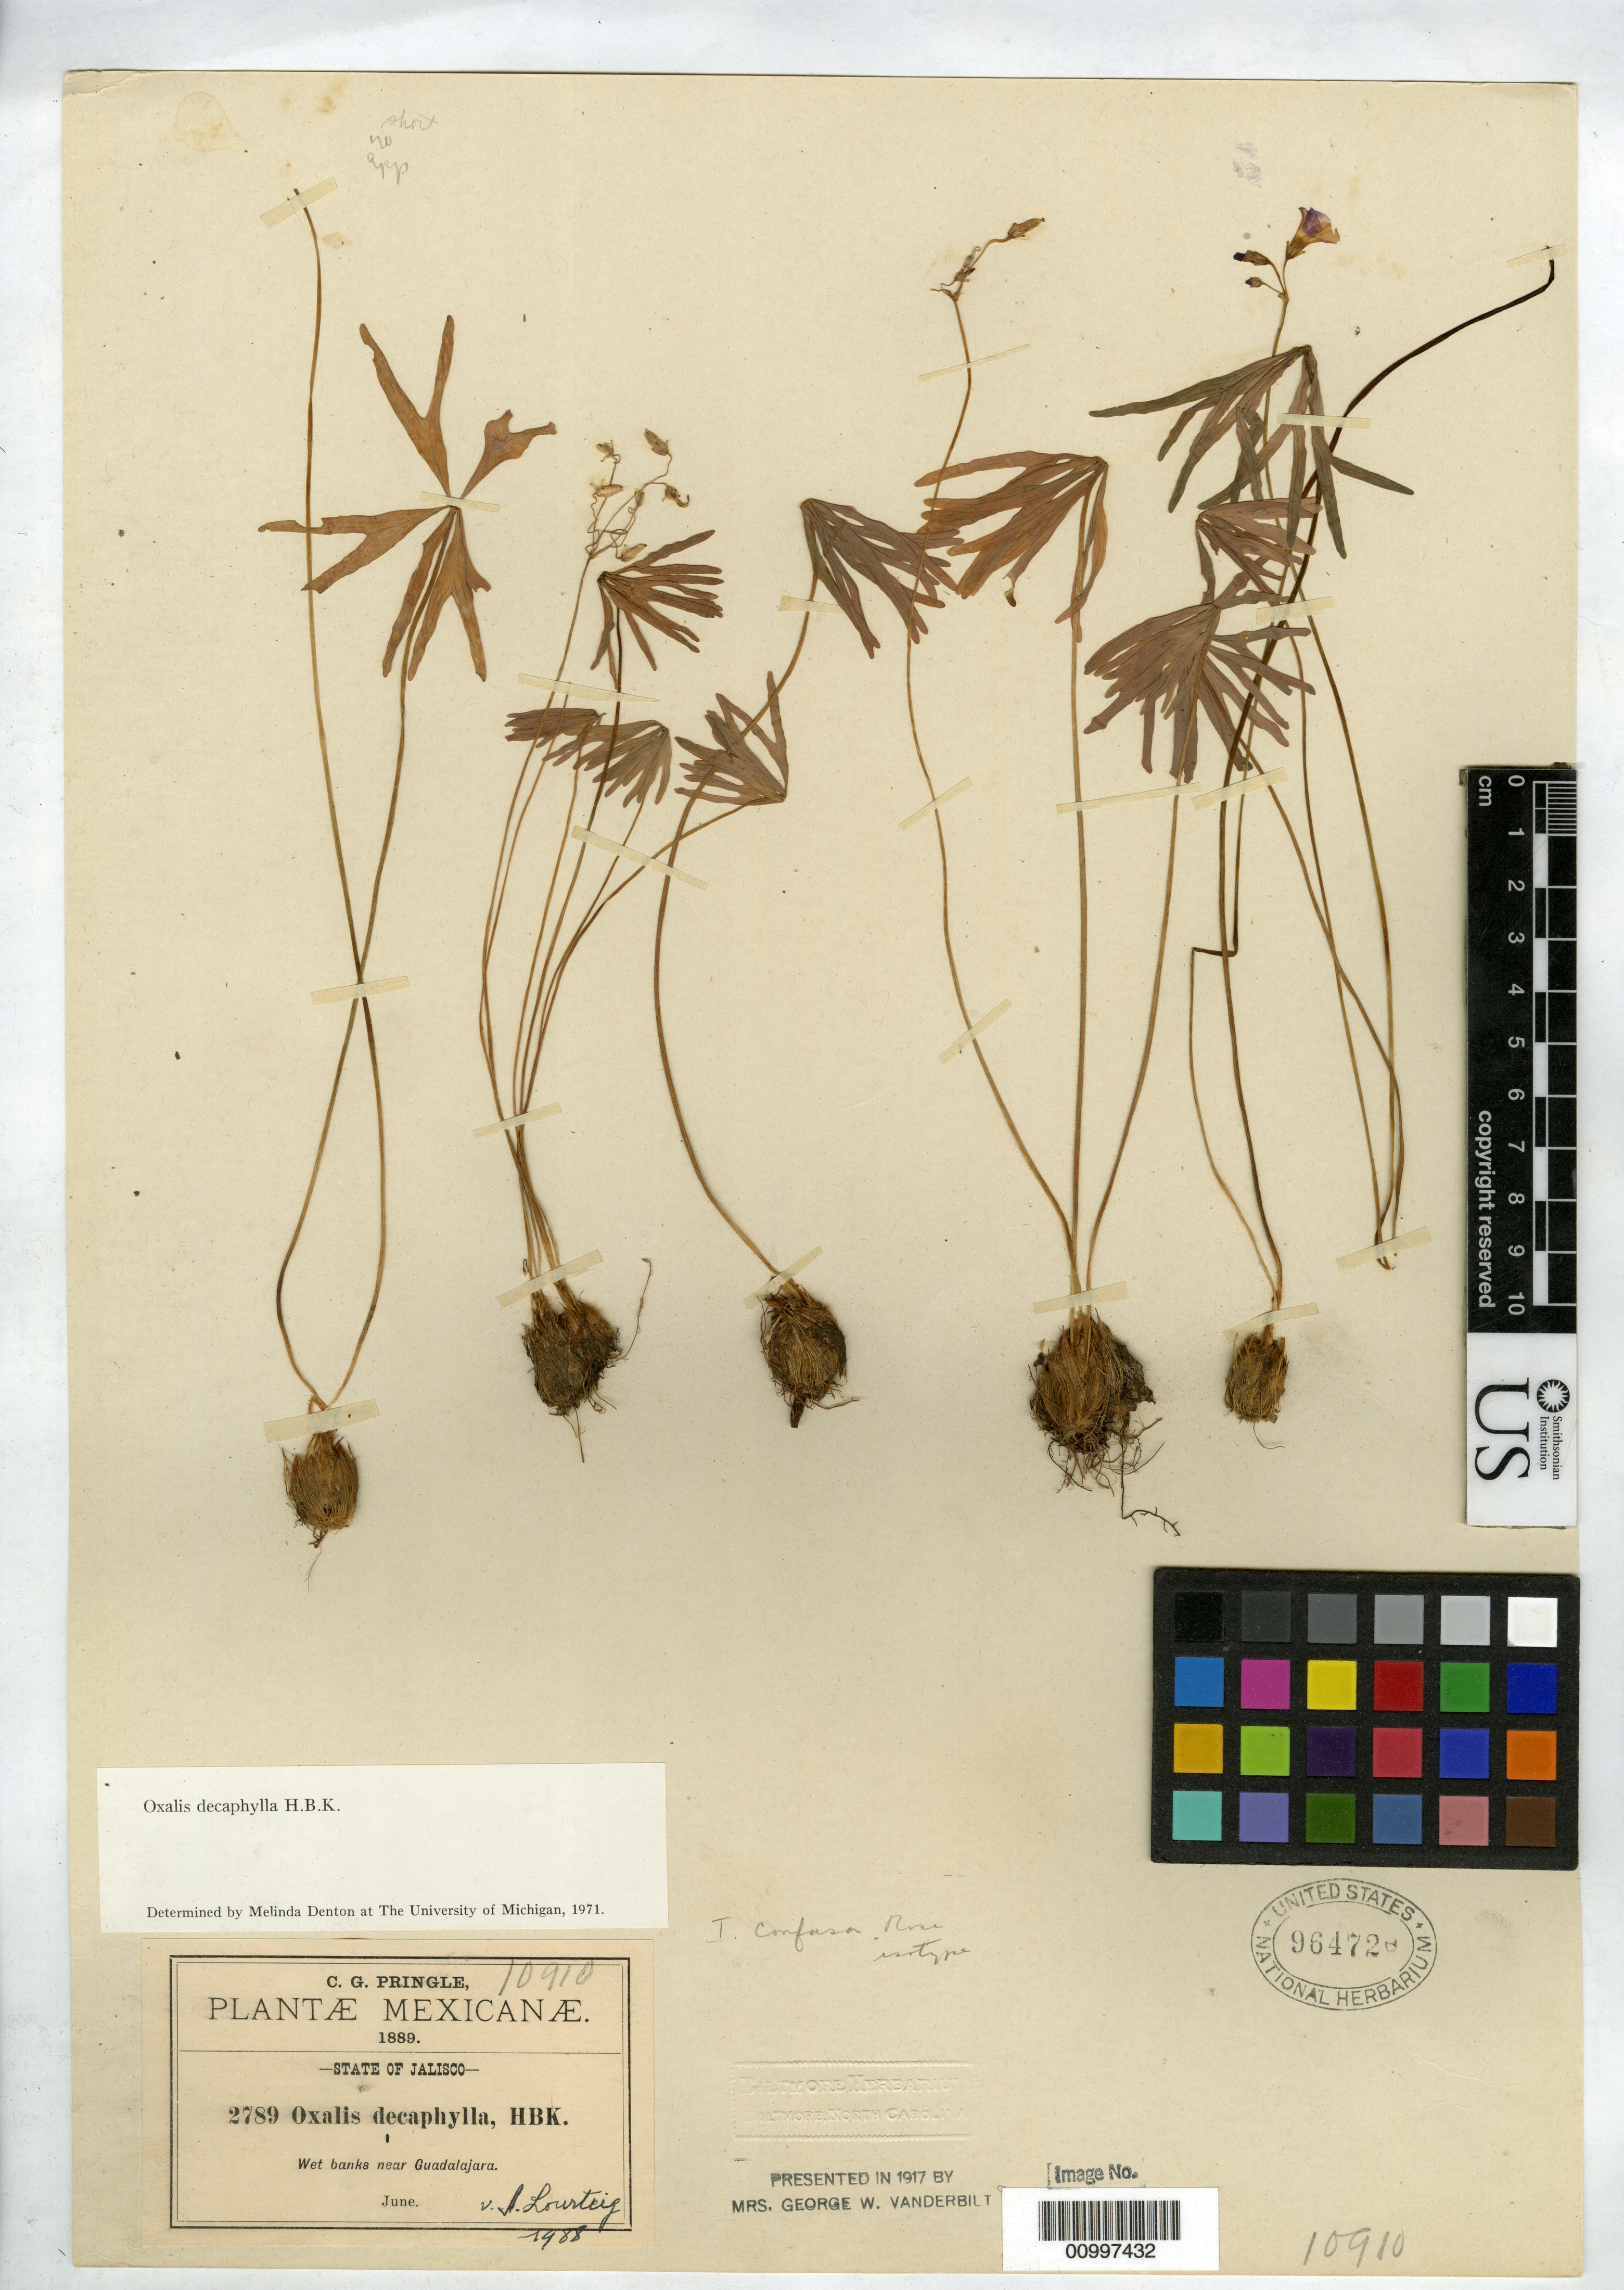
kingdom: Plantae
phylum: Tracheophyta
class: Magnoliopsida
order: Oxalidales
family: Oxalidaceae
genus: Ionoxalis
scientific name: Ionoxalis confusa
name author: Rose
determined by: Denton, M. F.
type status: Isotype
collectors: C. G. Pringle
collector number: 2789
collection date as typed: Jun 1889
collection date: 1889-06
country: Mexico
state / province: Jalisco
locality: Near Guadalajara.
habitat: Wet banks.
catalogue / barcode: US 964728